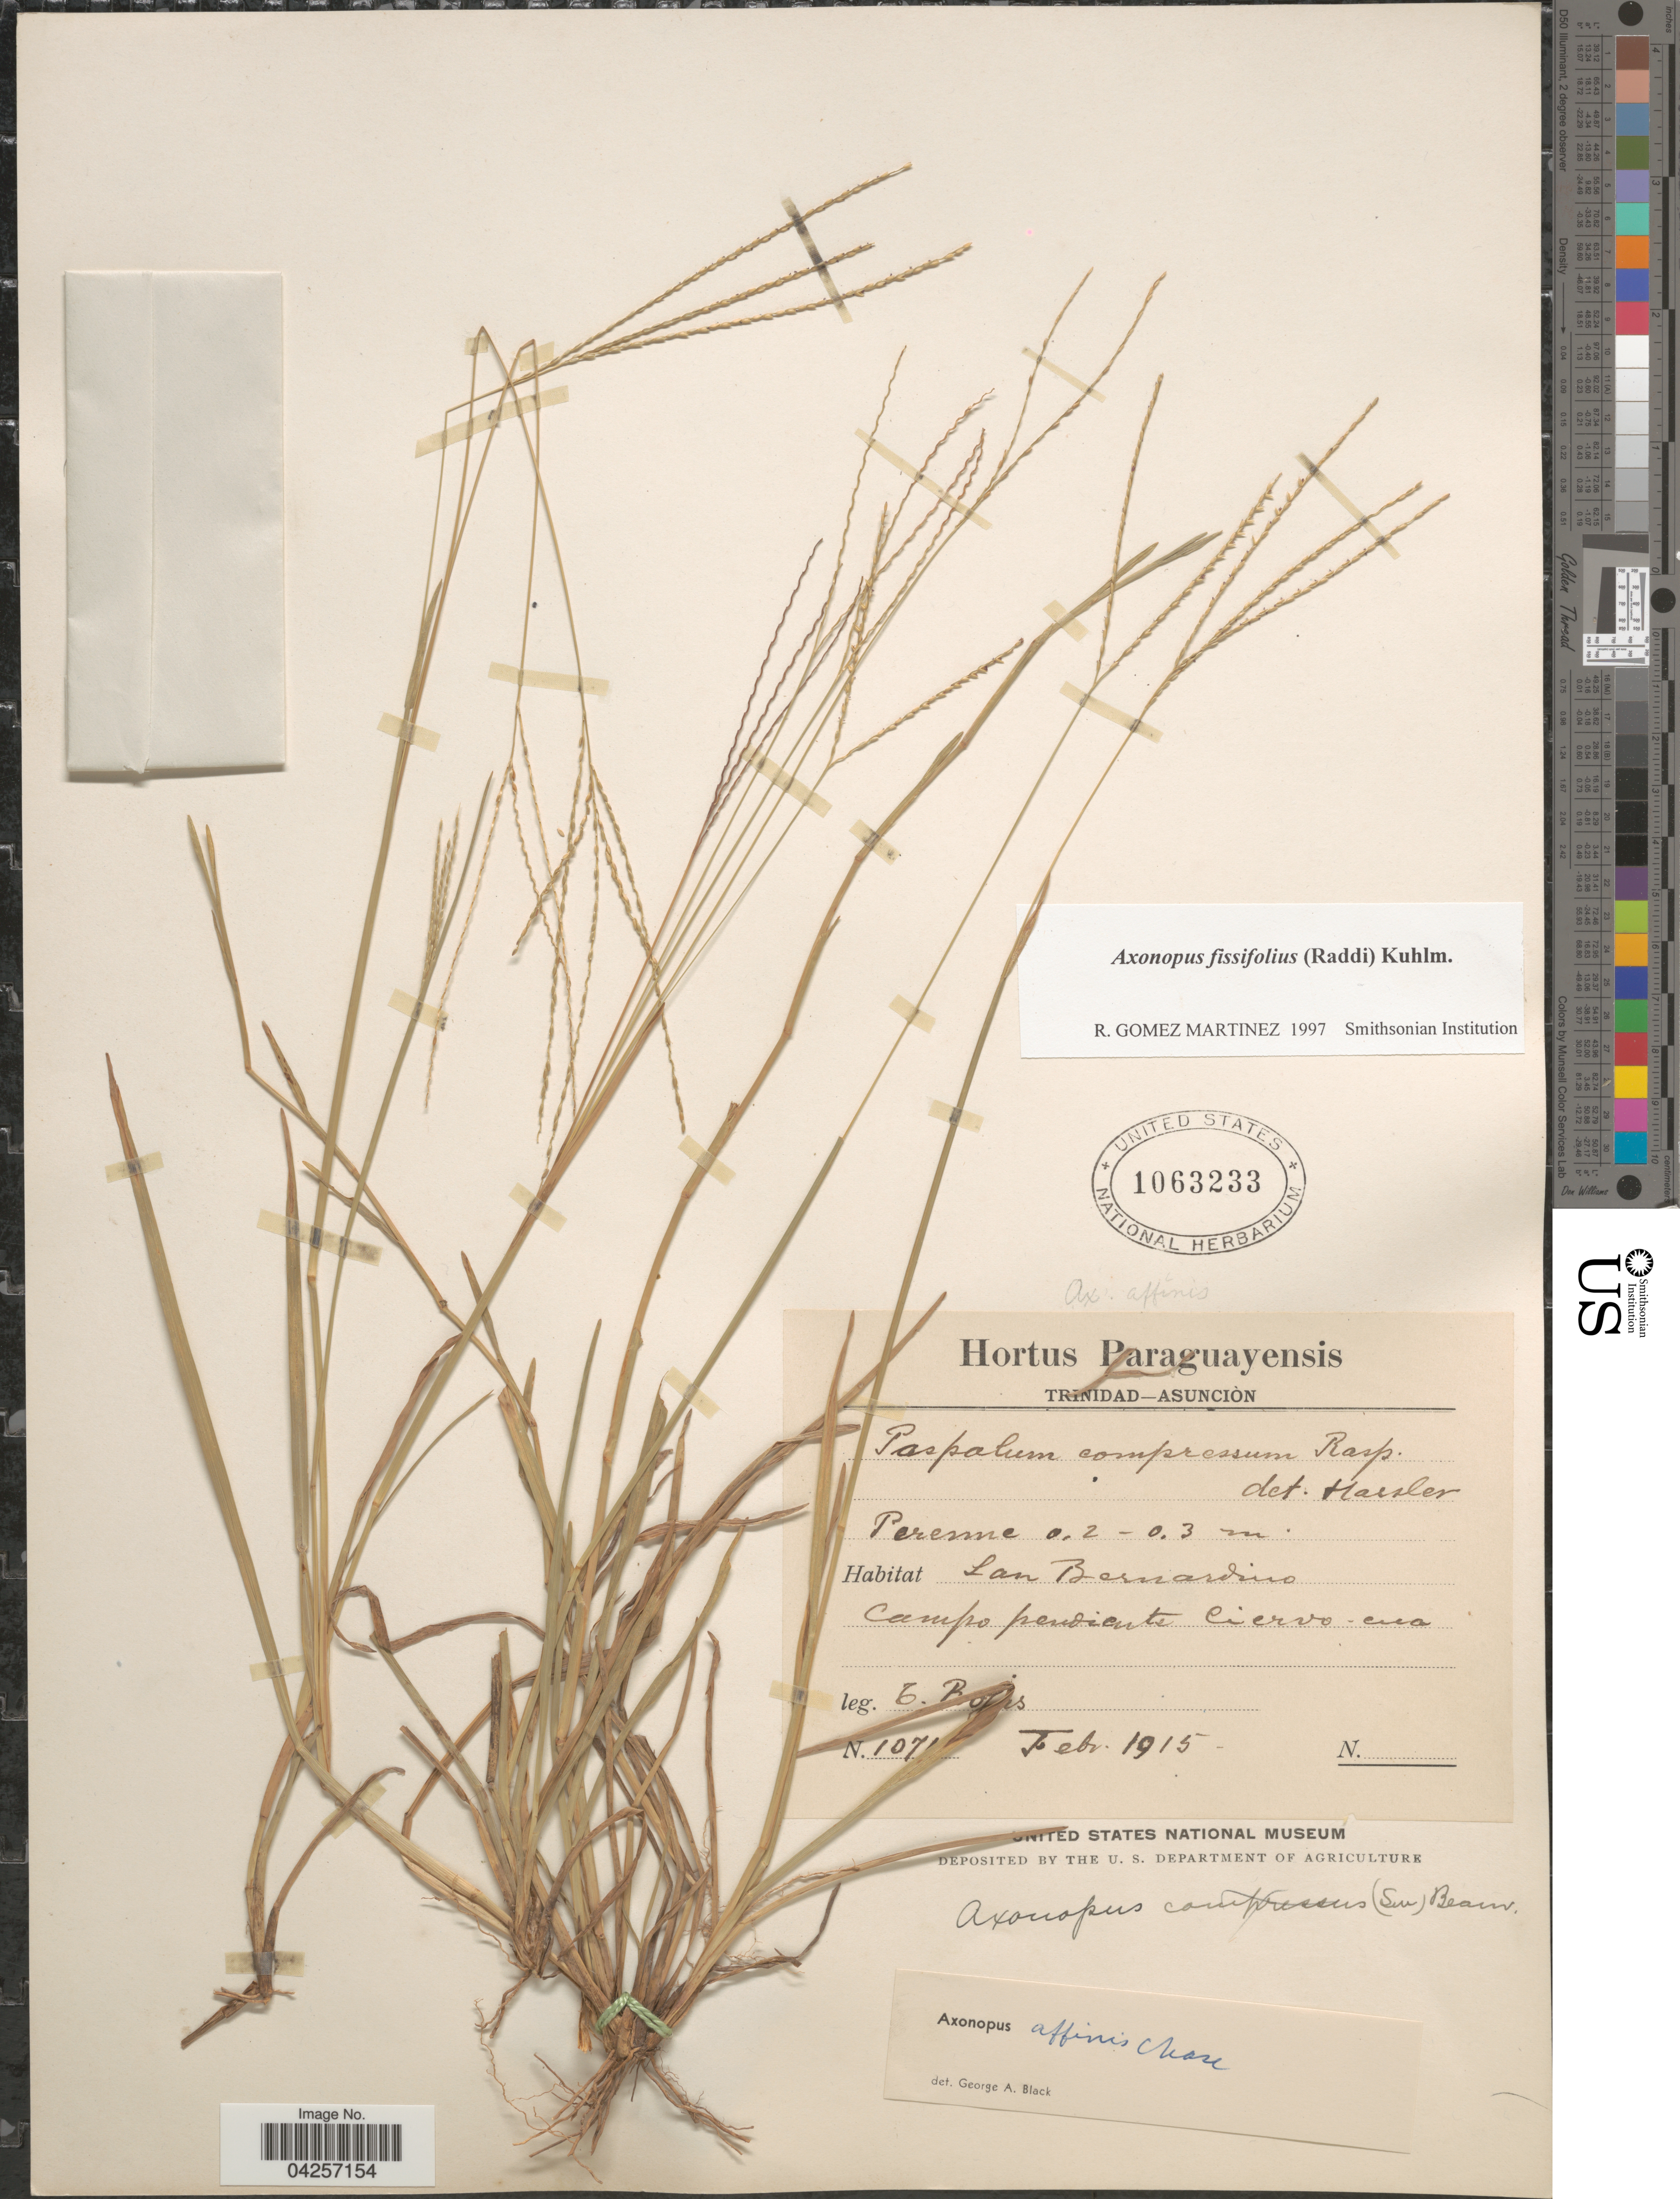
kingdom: Plantae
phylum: Tracheophyta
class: Liliopsida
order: Poales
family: Poaceae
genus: Axonopus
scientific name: Axonopus fissifolius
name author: (Raddi) Kuhlm.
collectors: T. Rojas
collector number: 107!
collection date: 1915-02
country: Paraguay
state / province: Asuncion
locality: San Bernardino. Campos lajos Ciervo-ená.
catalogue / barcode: US 1063233